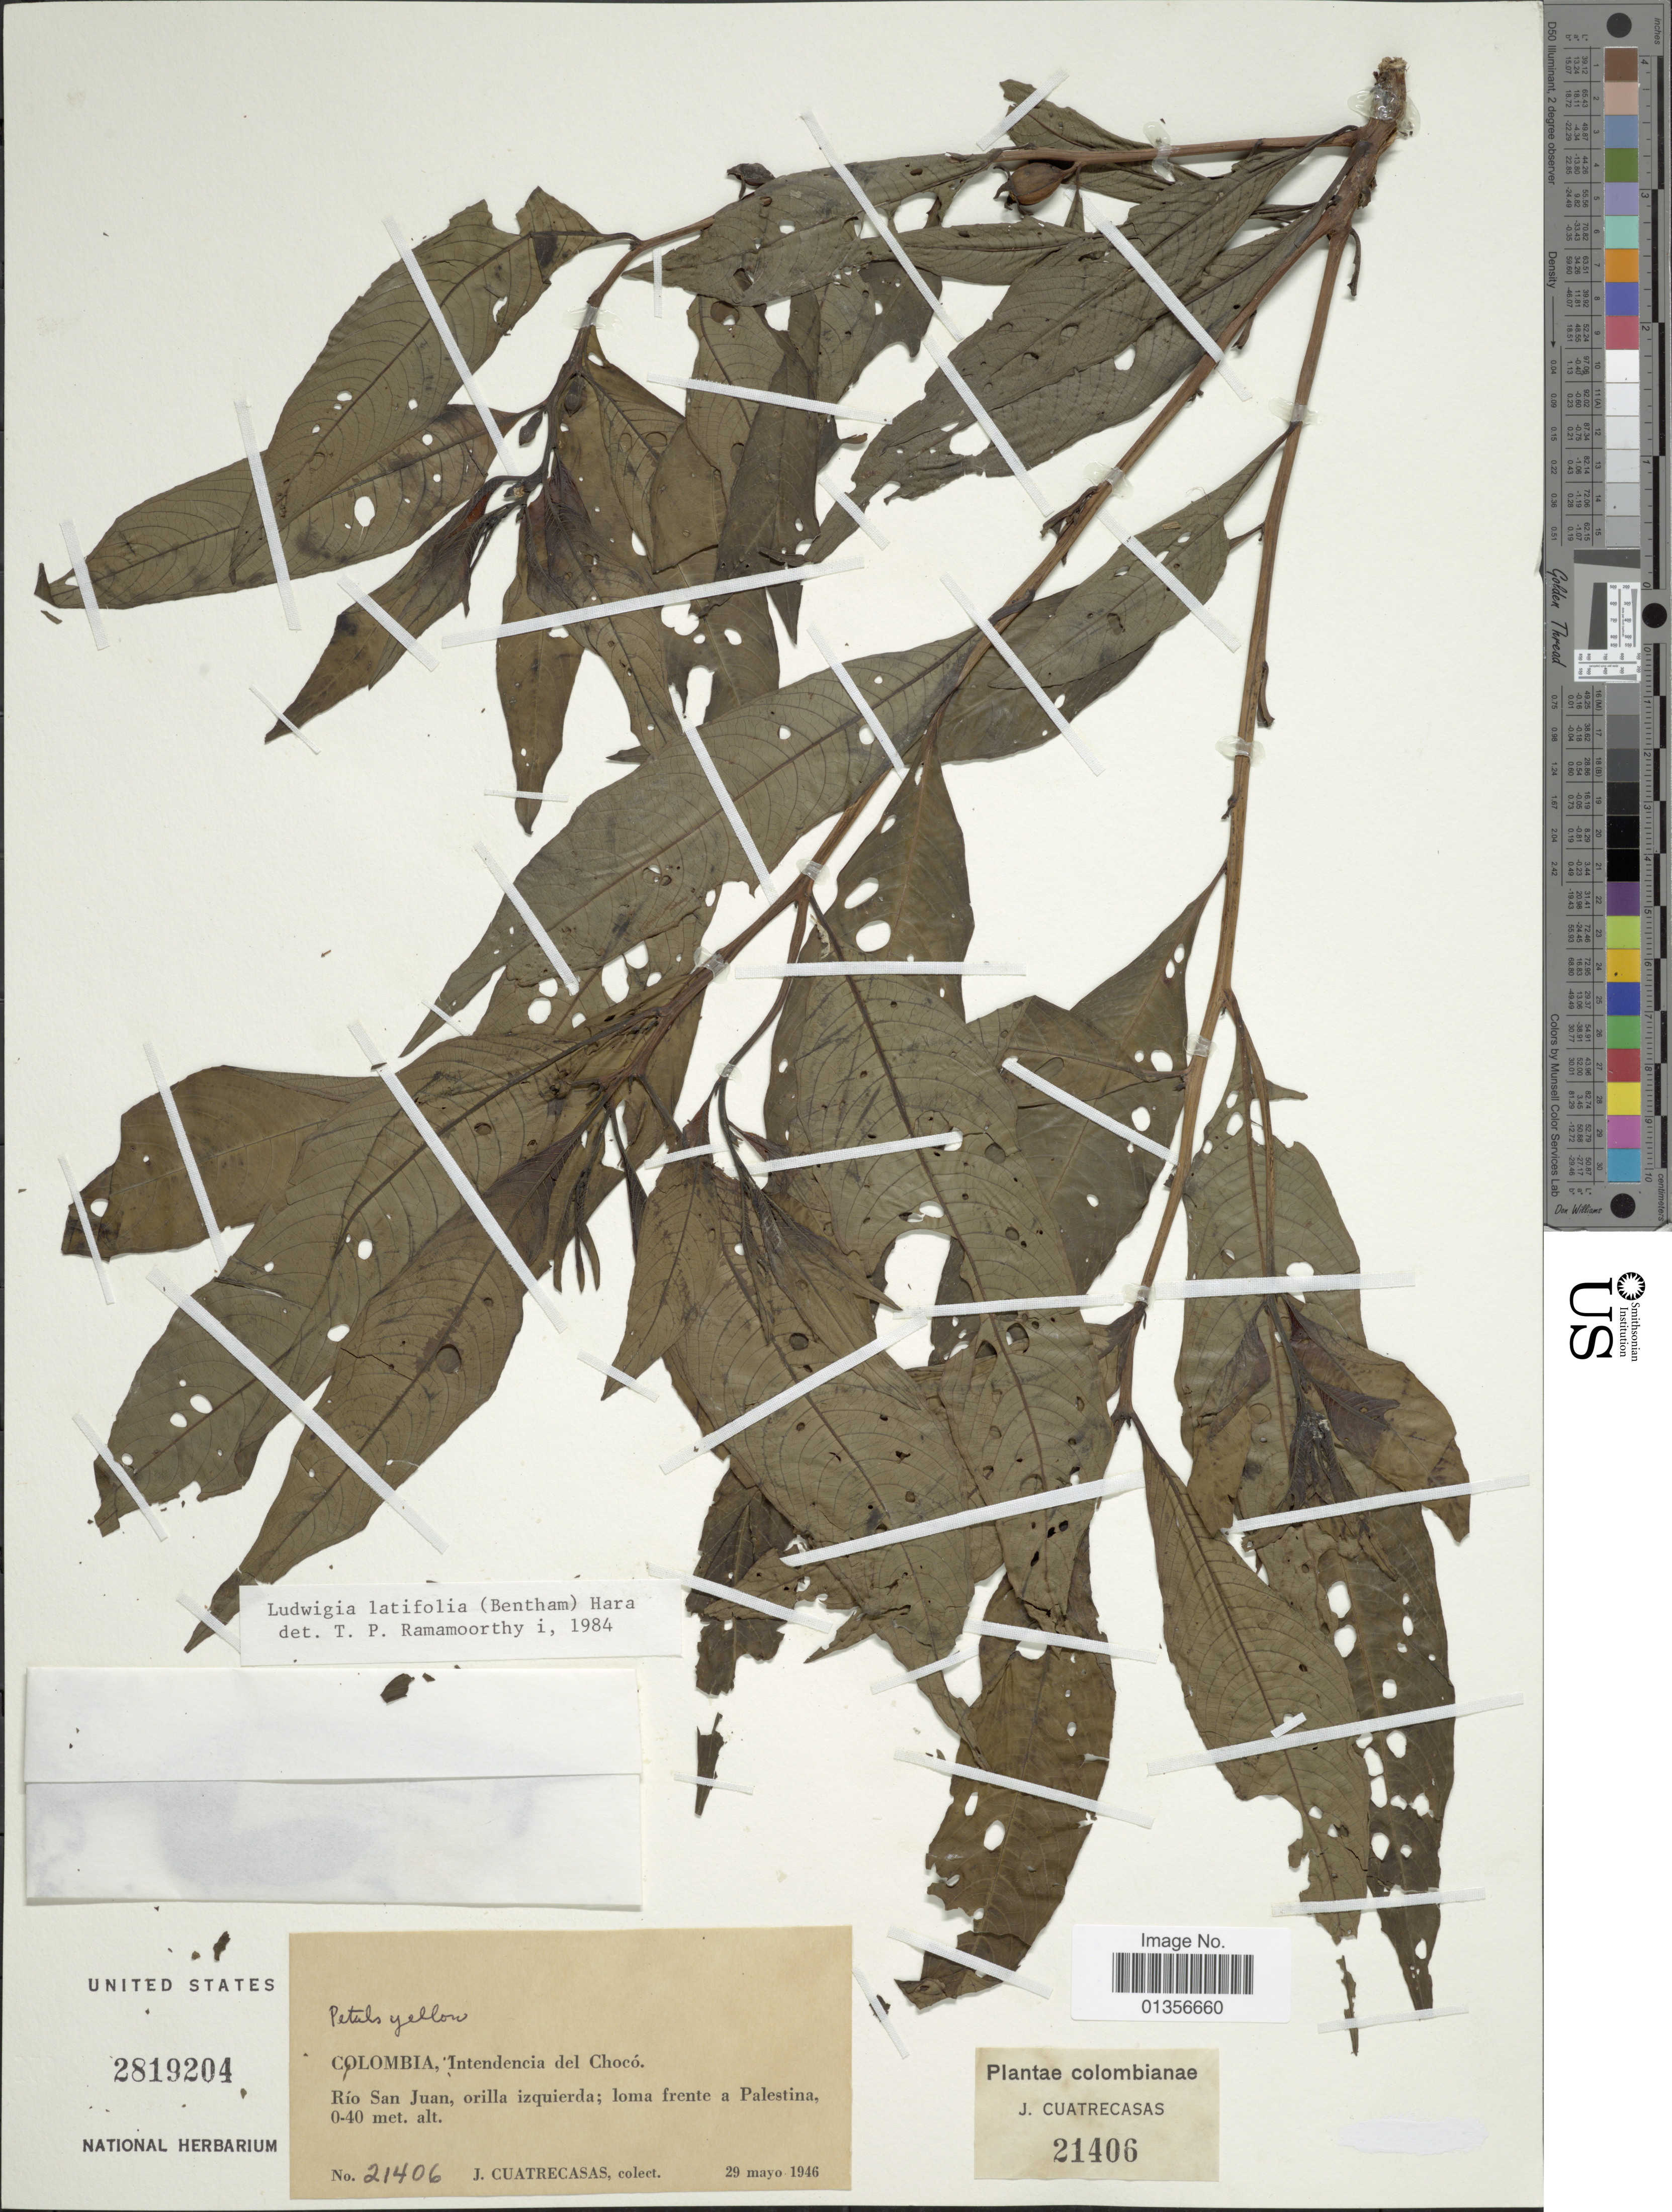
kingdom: Plantae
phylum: Tracheophyta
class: Magnoliopsida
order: Myrtales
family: Onagraceae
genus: Ludwigia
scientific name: Ludwigia latifolia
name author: (Benth.) H. Hara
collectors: J. Cuatrecasas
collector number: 21406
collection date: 1946-05-29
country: Colombia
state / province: Chocó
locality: Río San Juan, orilla izquierda; loma frente a Palestina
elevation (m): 0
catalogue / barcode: US 2819204